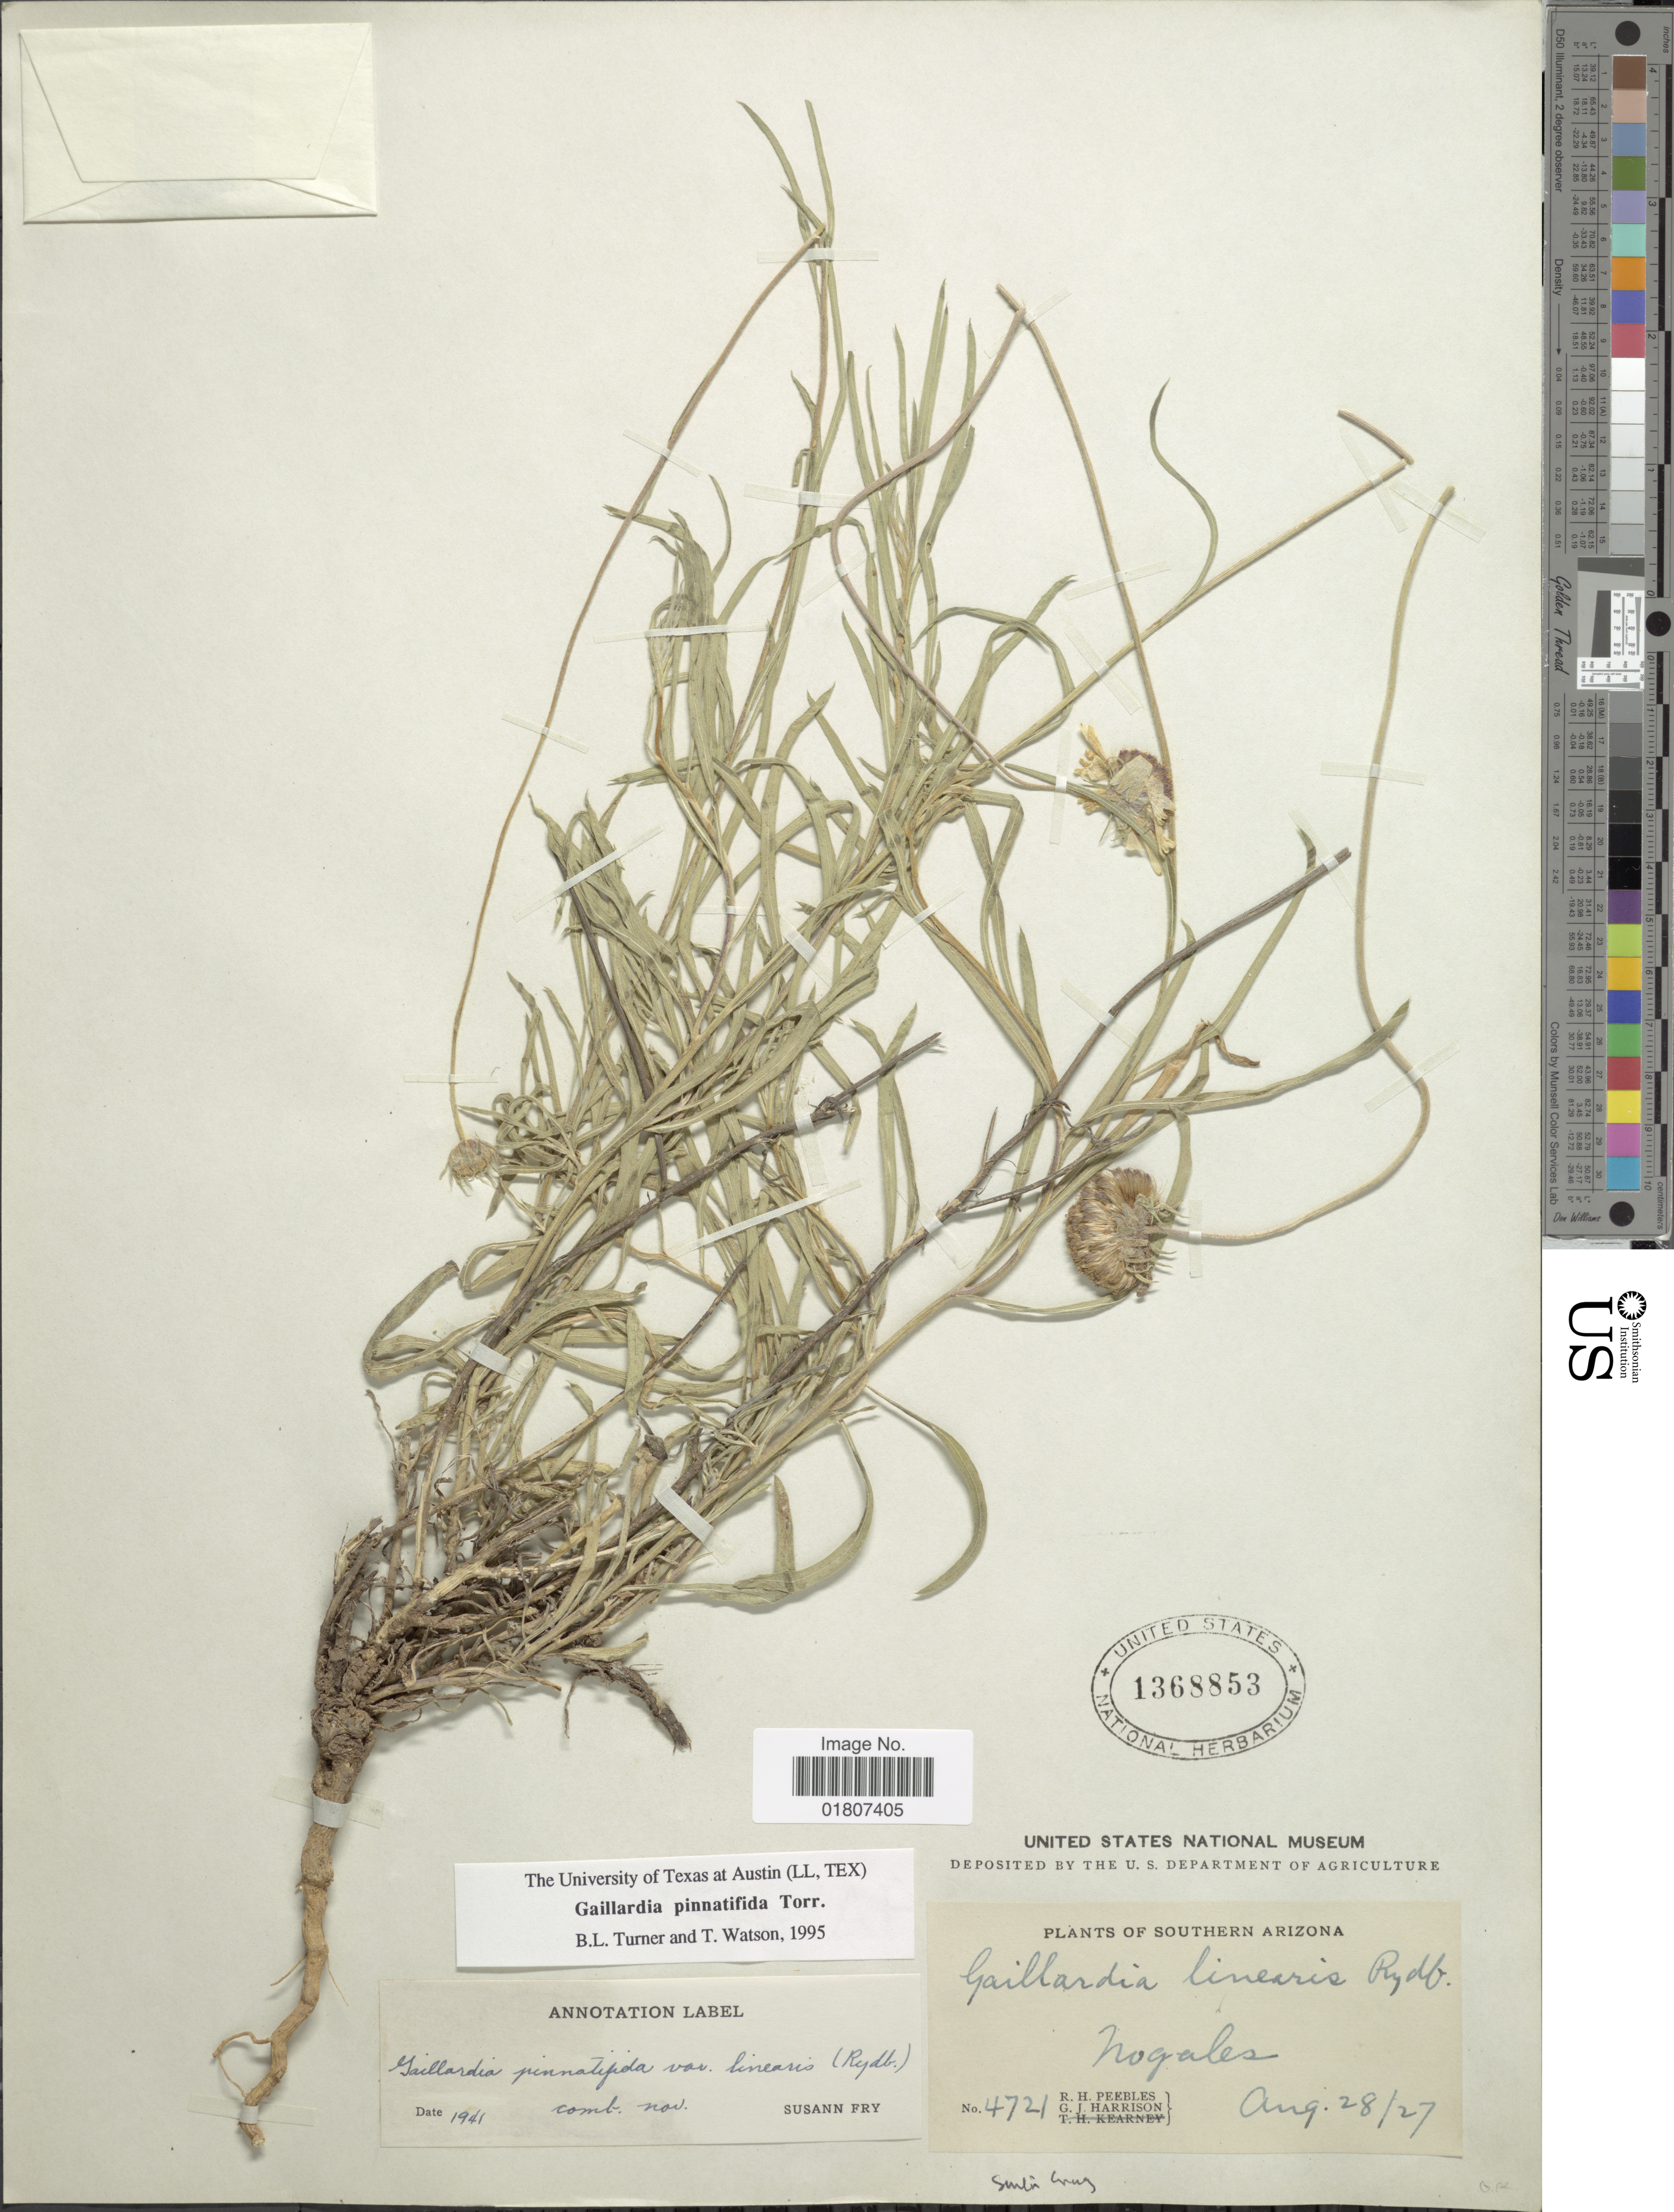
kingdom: Plantae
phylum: Tracheophyta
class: Magnoliopsida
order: Asterales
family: Asteraceae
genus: Gaillardia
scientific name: Gaillardia pinnatifida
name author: Torr.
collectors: R. H. Peebles & G. J. Harrison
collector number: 4721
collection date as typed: Transcribed d/m/y: 28/8/27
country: United States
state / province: Arizona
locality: Southern Arizona. Nogales. Santa Cruz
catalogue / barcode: US 1368853